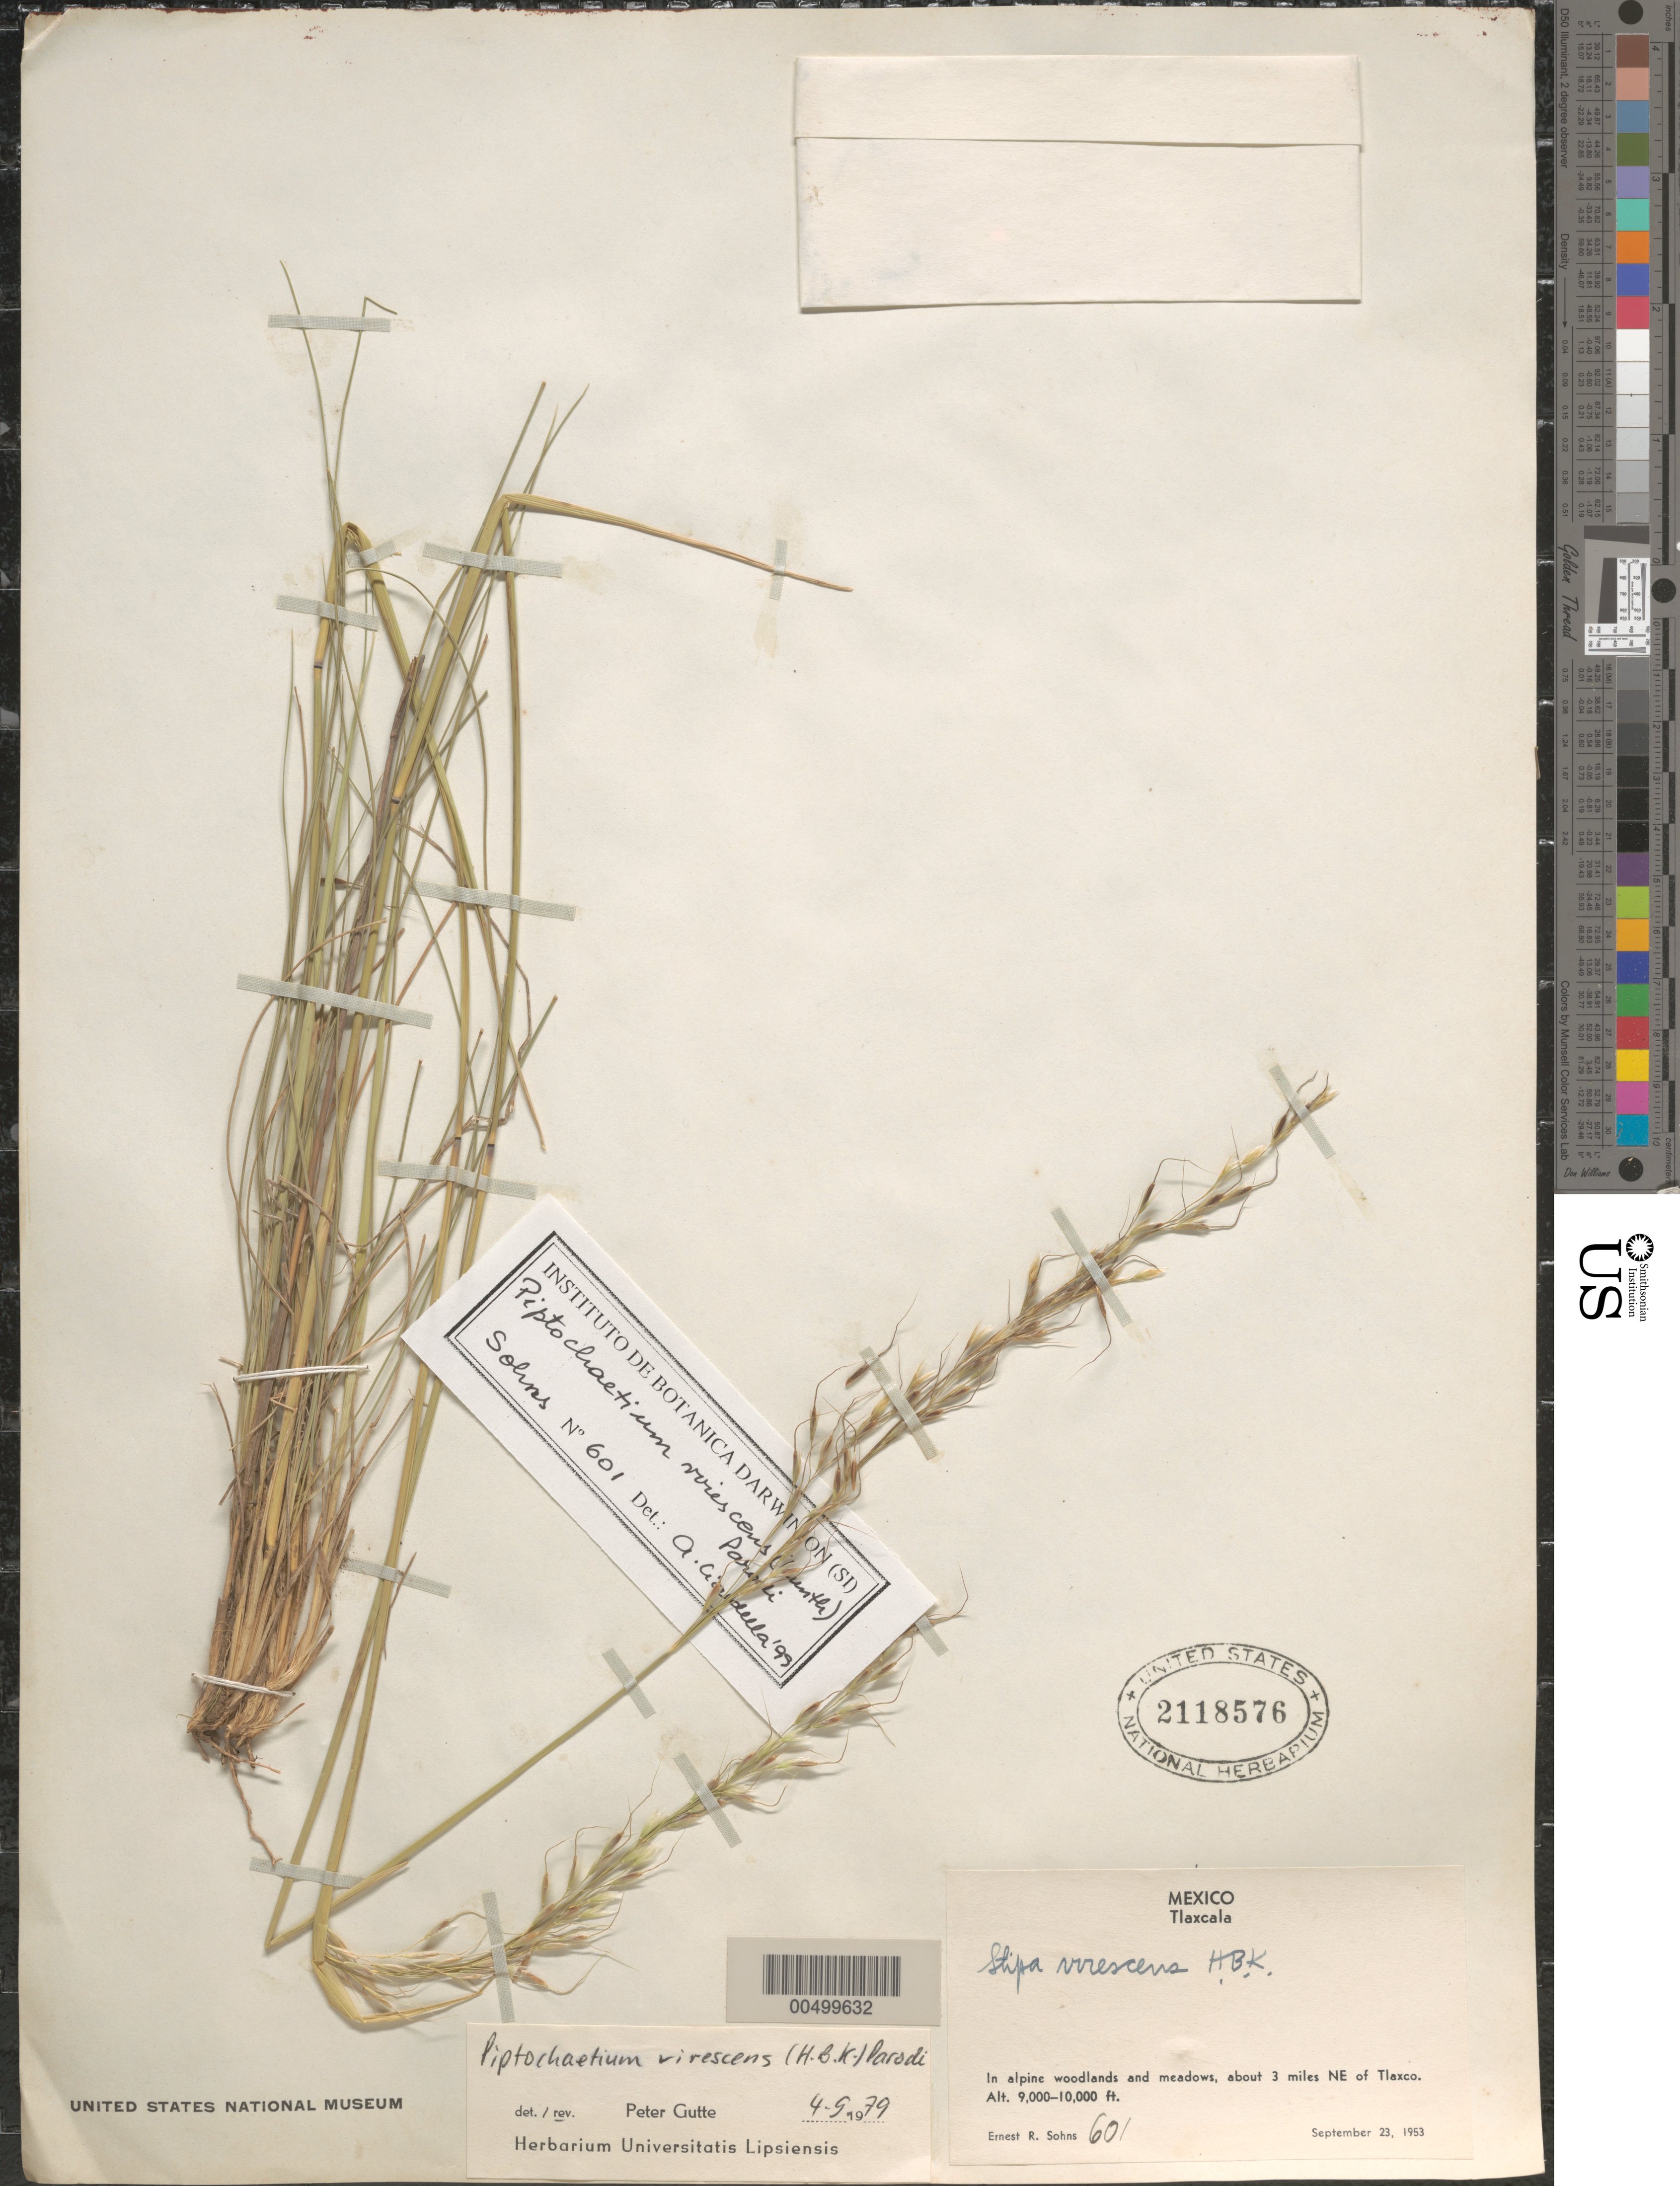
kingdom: Plantae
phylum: Tracheophyta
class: Liliopsida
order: Poales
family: Poaceae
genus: Piptochaetium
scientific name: Piptochaetium virescens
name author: (Kunth) Parodi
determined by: Gutte, P.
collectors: E. R. Sohns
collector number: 601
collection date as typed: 23 Sep 1953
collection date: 1953-09-23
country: Mexico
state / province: Tlaxcala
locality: About 3 mi NE of Tlaxco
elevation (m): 2743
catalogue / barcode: US 2118576